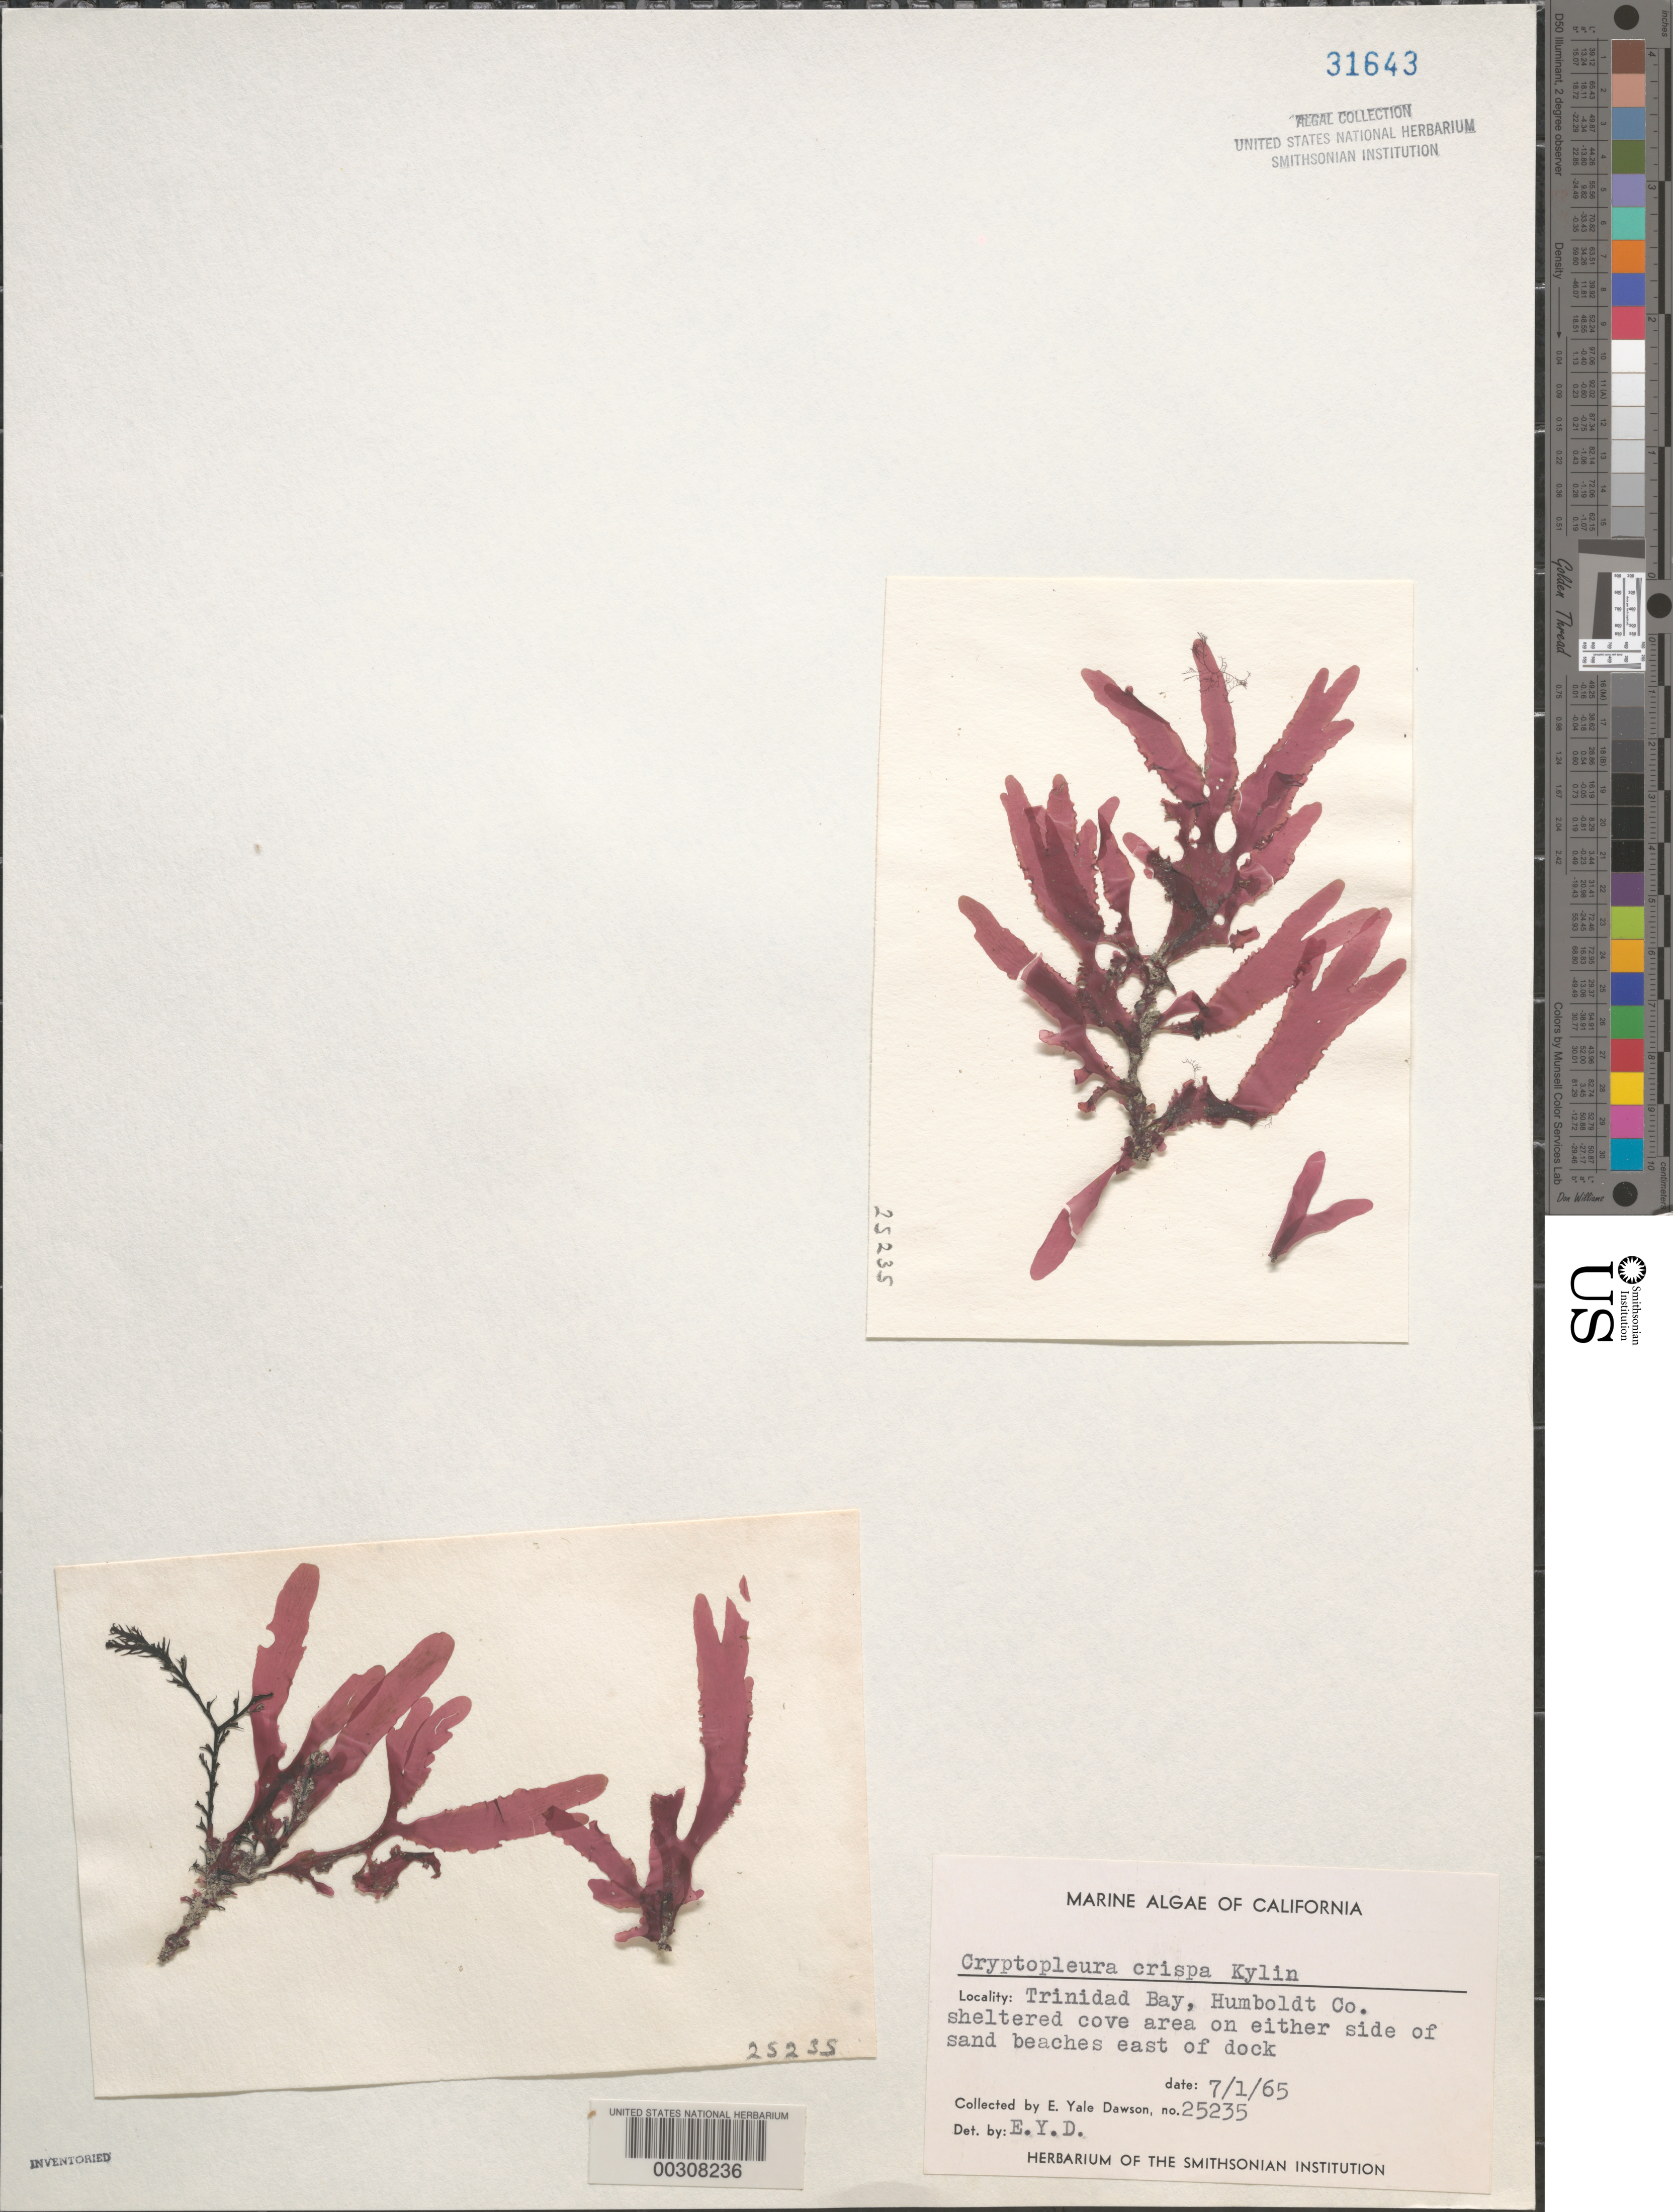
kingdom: Plantae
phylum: Rhodophyta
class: Florideophyceae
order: Ceramiales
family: Delesseriaceae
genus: Cryptopleura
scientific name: Cryptopleura crispa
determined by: Dawson, E. Y.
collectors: E. Y. Dawson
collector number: EYD 25235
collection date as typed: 01 Jun 1965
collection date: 1965-06-01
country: United States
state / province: California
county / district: Humboldt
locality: Trinidad Bay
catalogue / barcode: US 31643